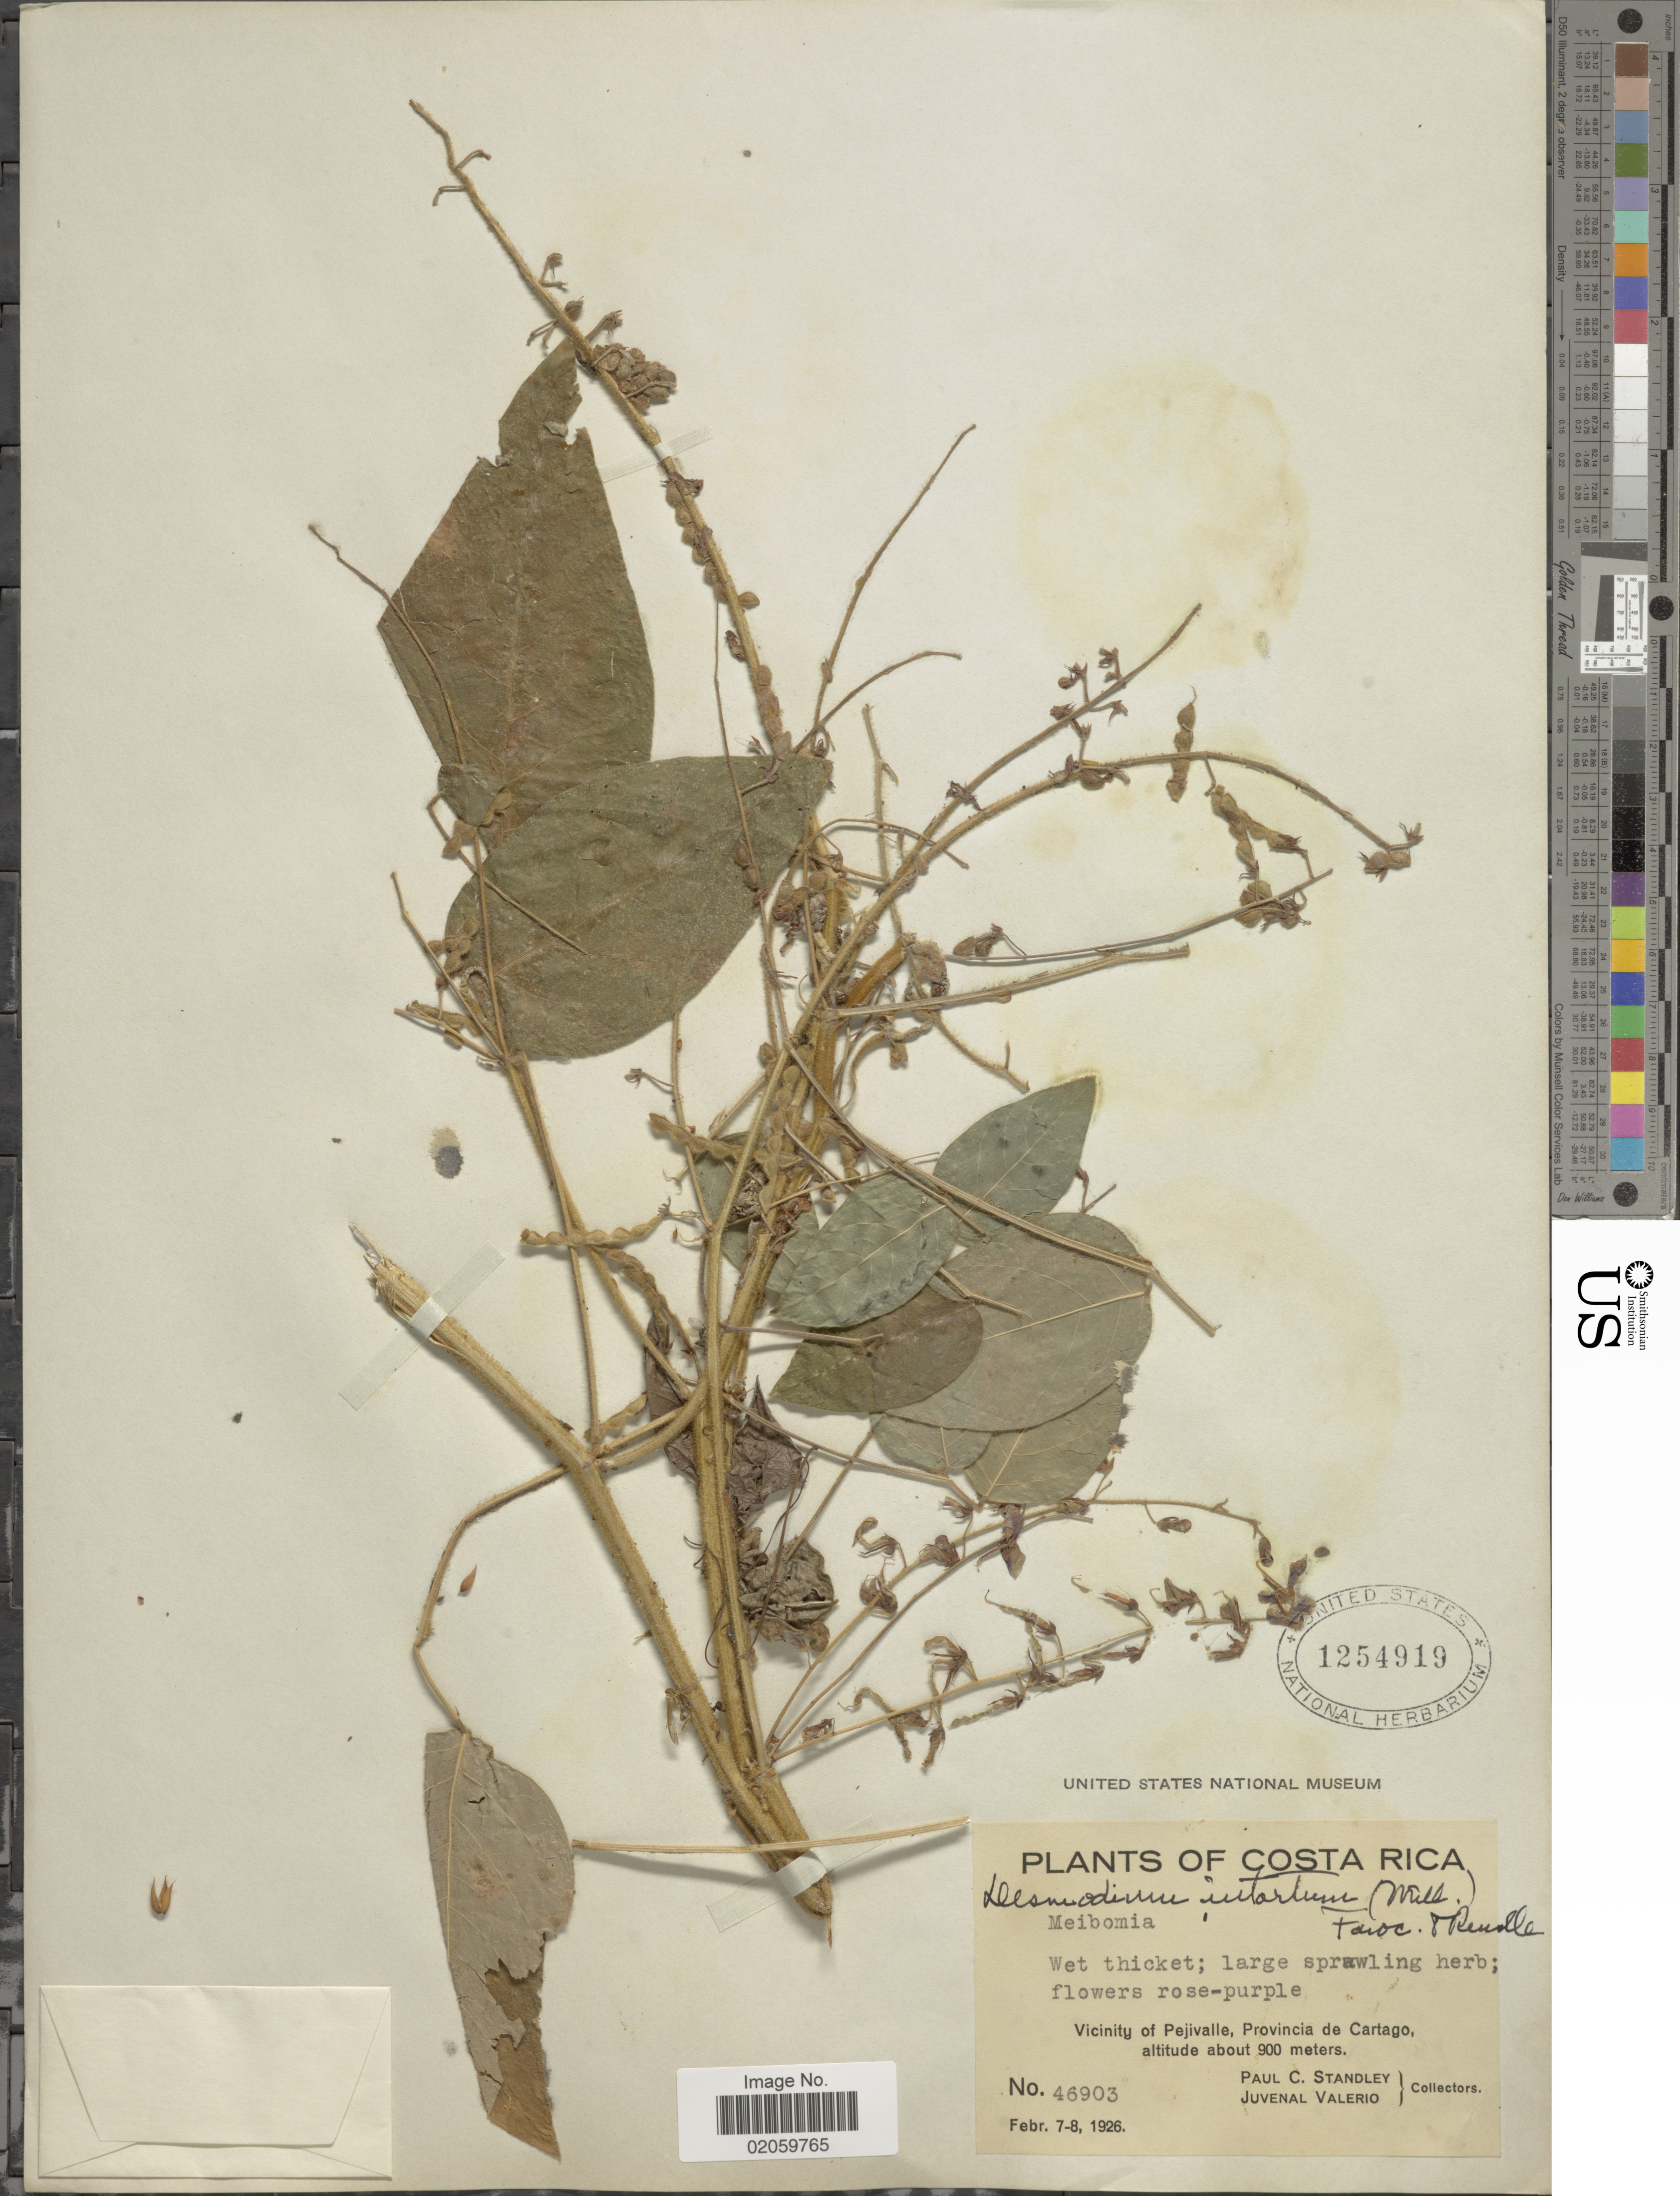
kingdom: Plantae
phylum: Tracheophyta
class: Magnoliopsida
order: Fabales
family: Fabaceae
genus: Desmodium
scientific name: Desmodium intortum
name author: (Mill.) Urb.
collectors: P. C. Standley & J. Valerio R.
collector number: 46903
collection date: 1926-02-07/1926-02-08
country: Costa Rica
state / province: Cartago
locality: Vicinity of Pejivalle,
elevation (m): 900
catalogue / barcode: US 1254919